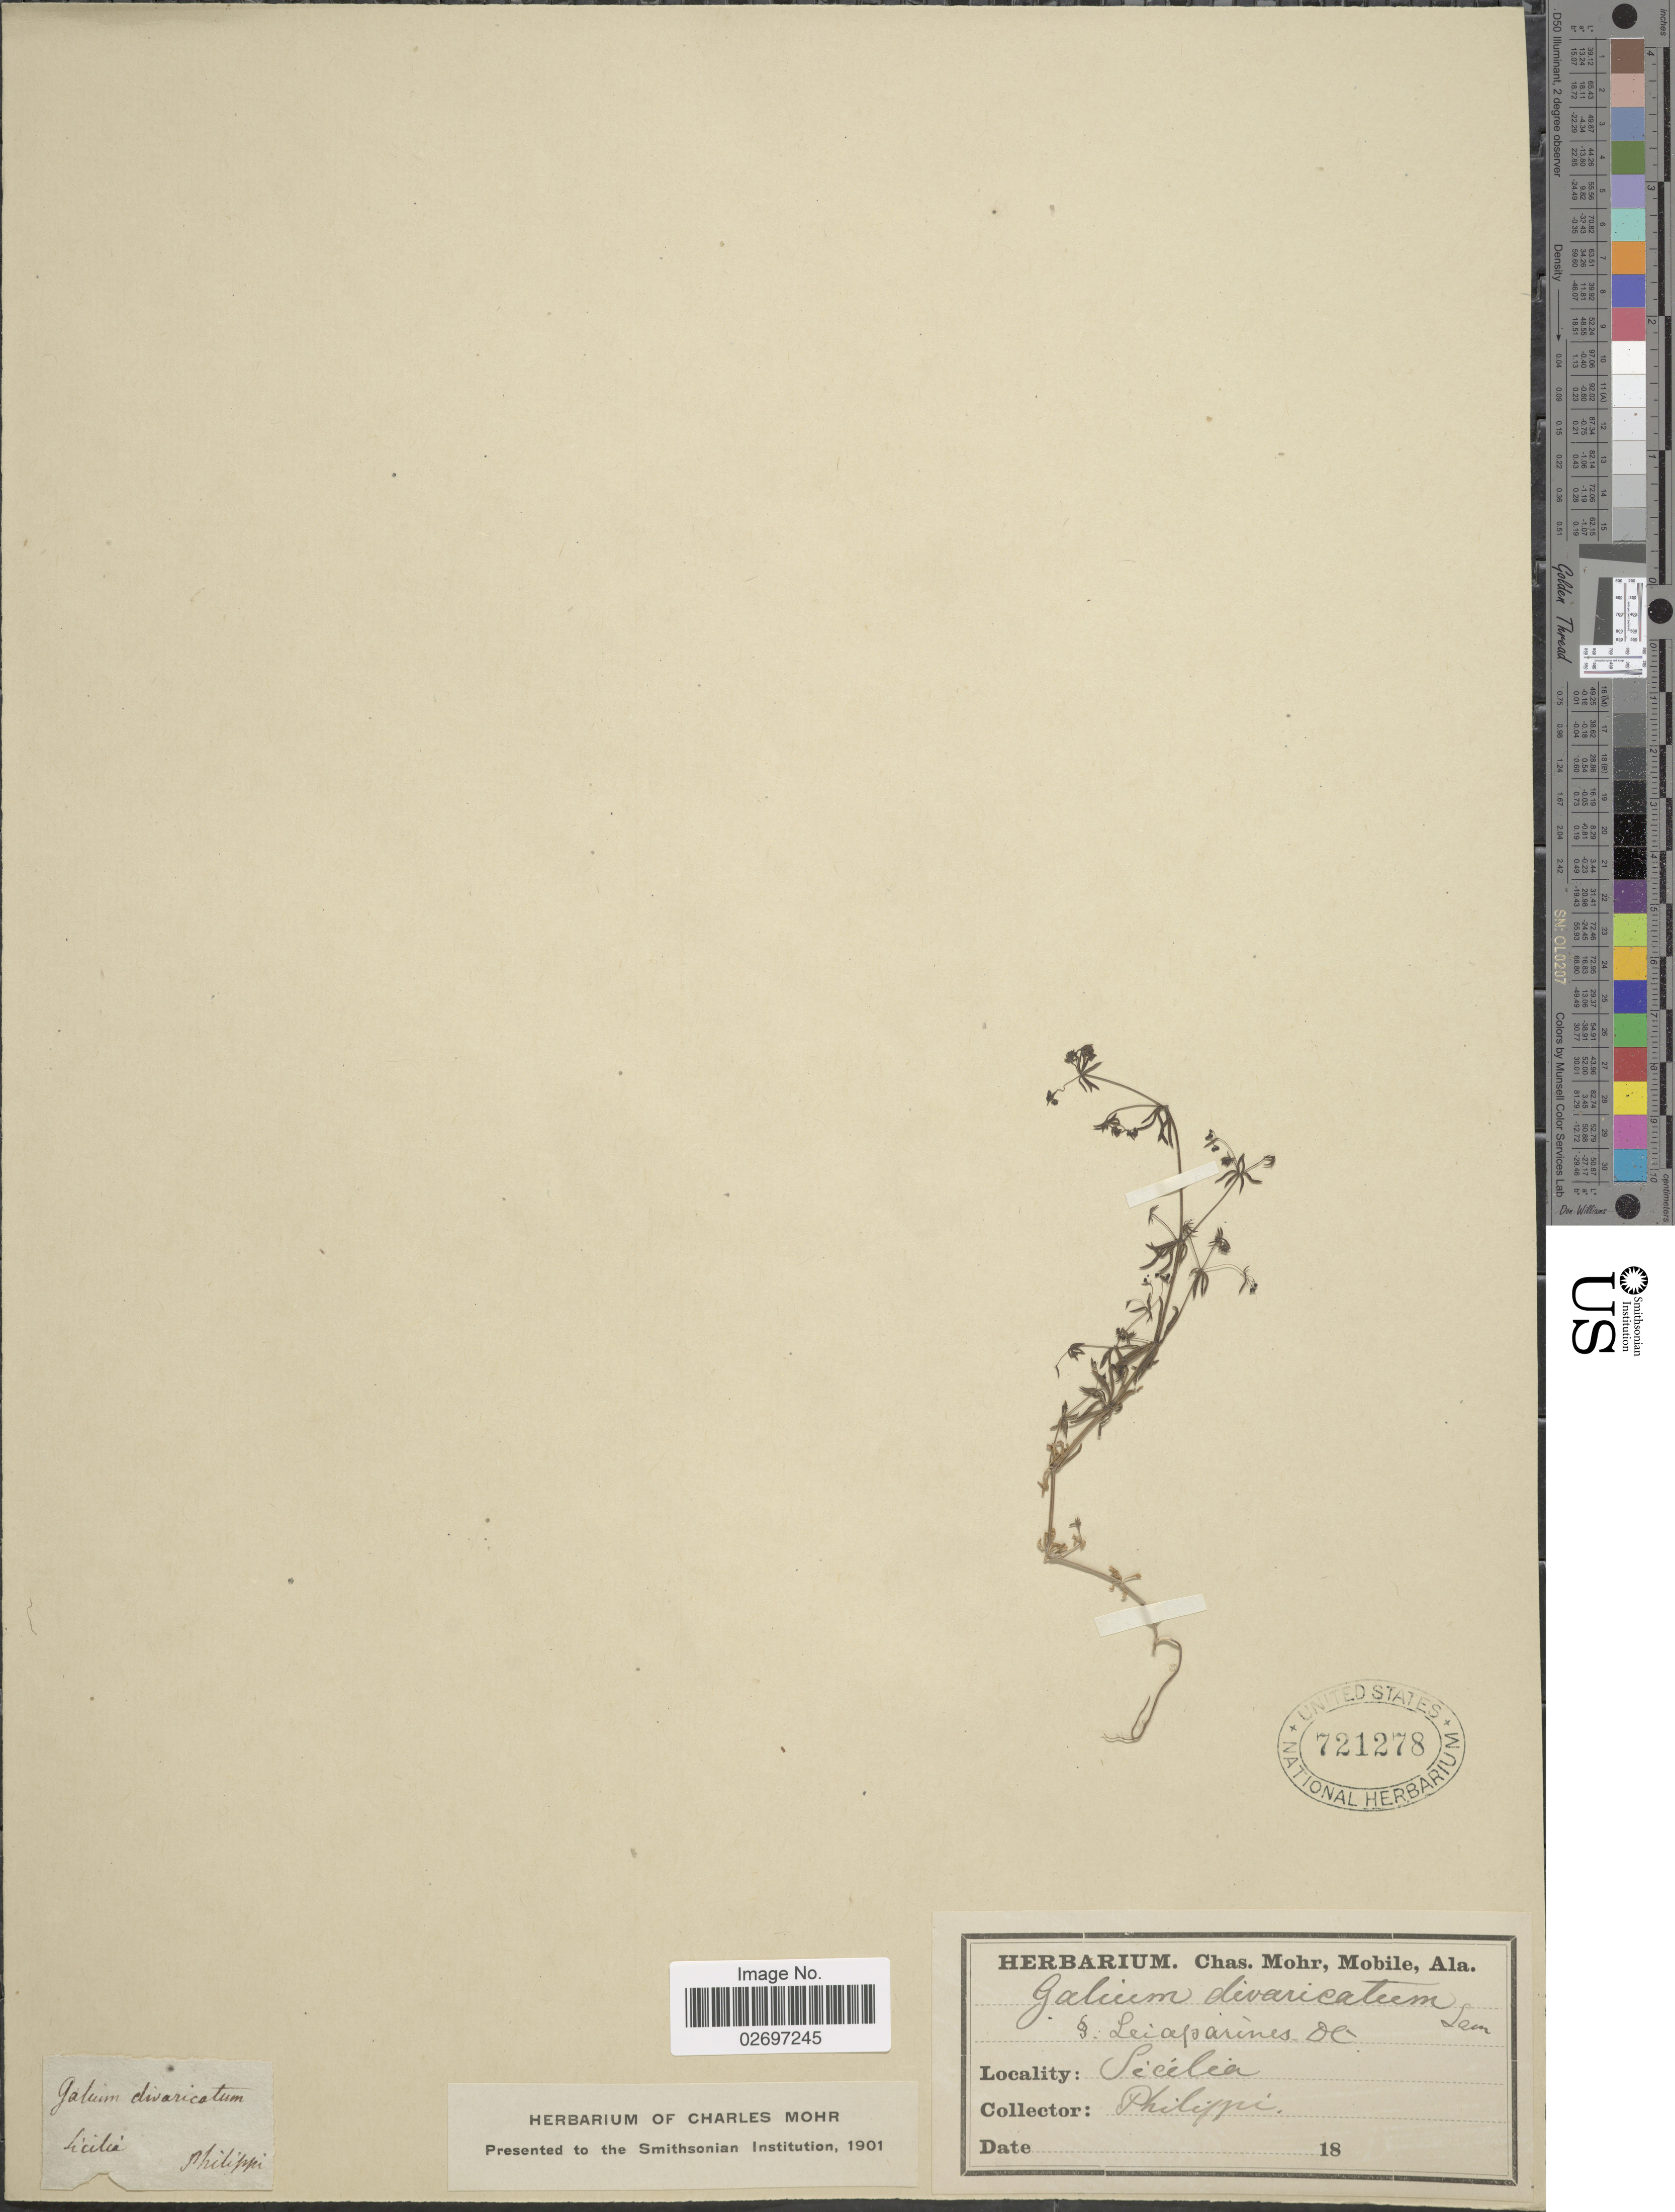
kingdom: Plantae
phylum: Tracheophyta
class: Magnoliopsida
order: Gentianales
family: Rubiaceae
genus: Galium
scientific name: Galium divaricatum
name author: Pourr. ex Lam.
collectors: -. Philippi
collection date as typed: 18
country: Italy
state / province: Siciliana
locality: Sicilia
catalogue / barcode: US 721278